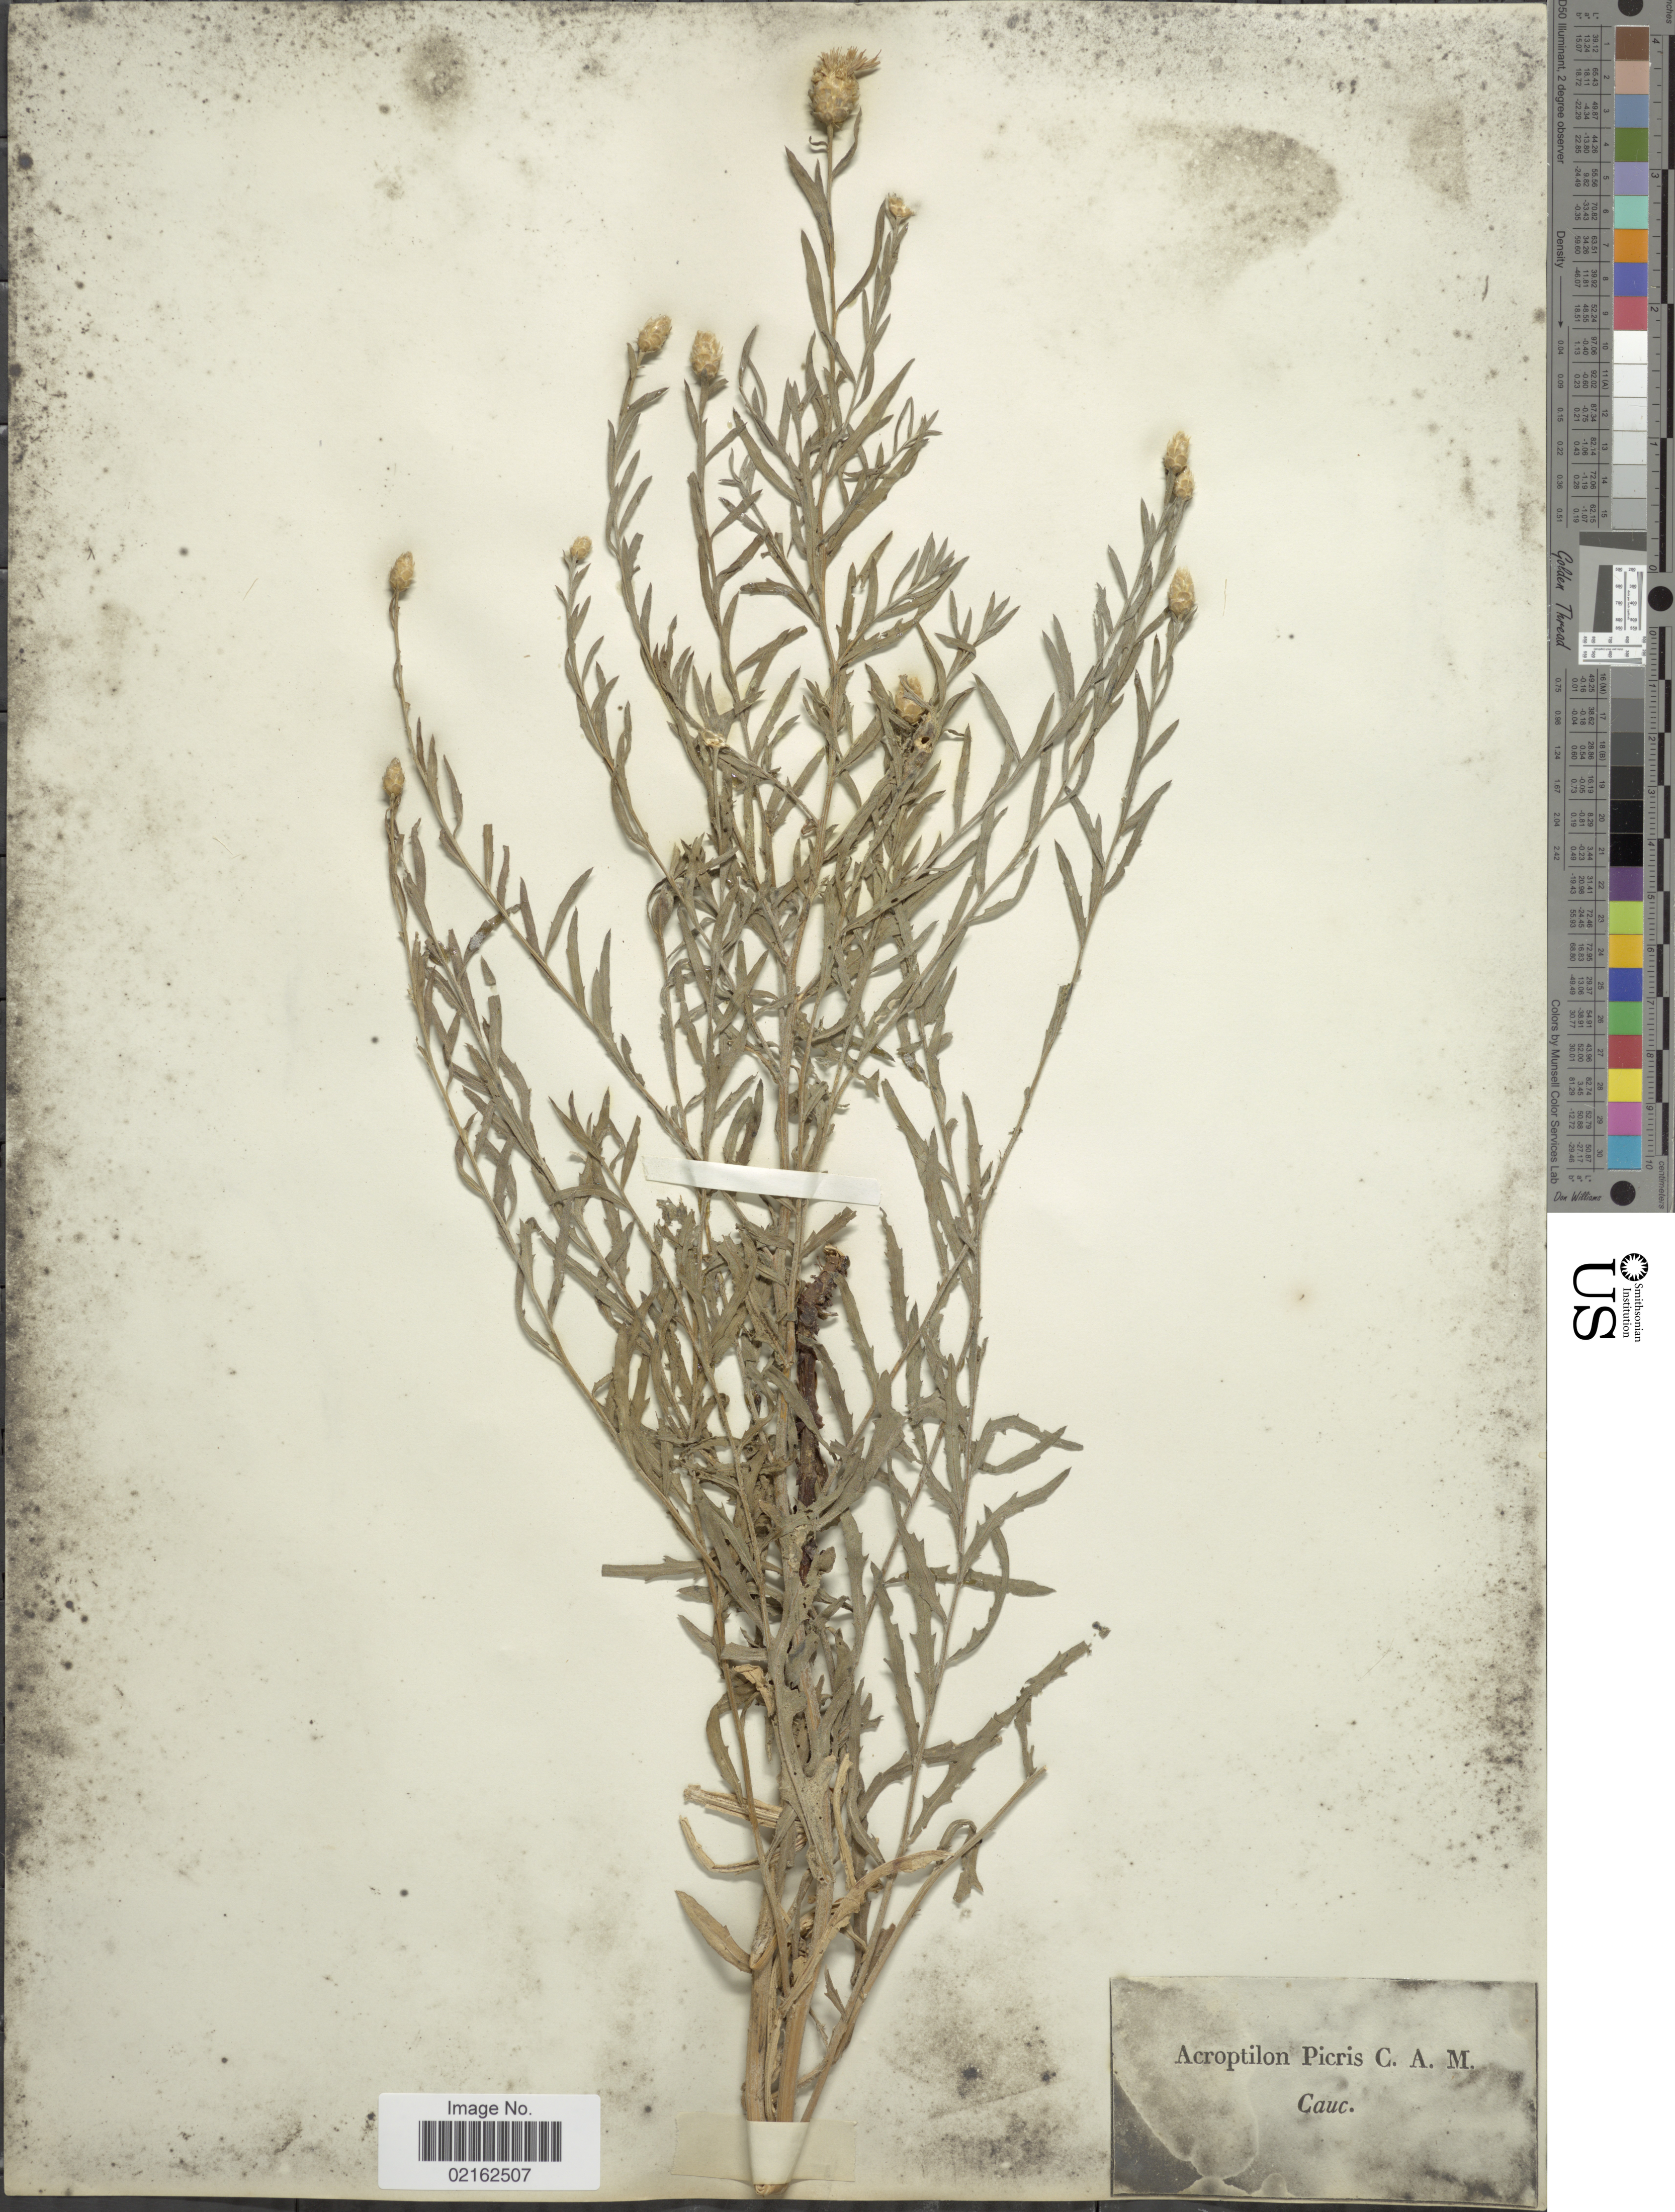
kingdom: Plantae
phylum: Tracheophyta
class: Magnoliopsida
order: Asterales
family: Asteraceae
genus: Acroptilon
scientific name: Acroptilon repens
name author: (L.) DC.